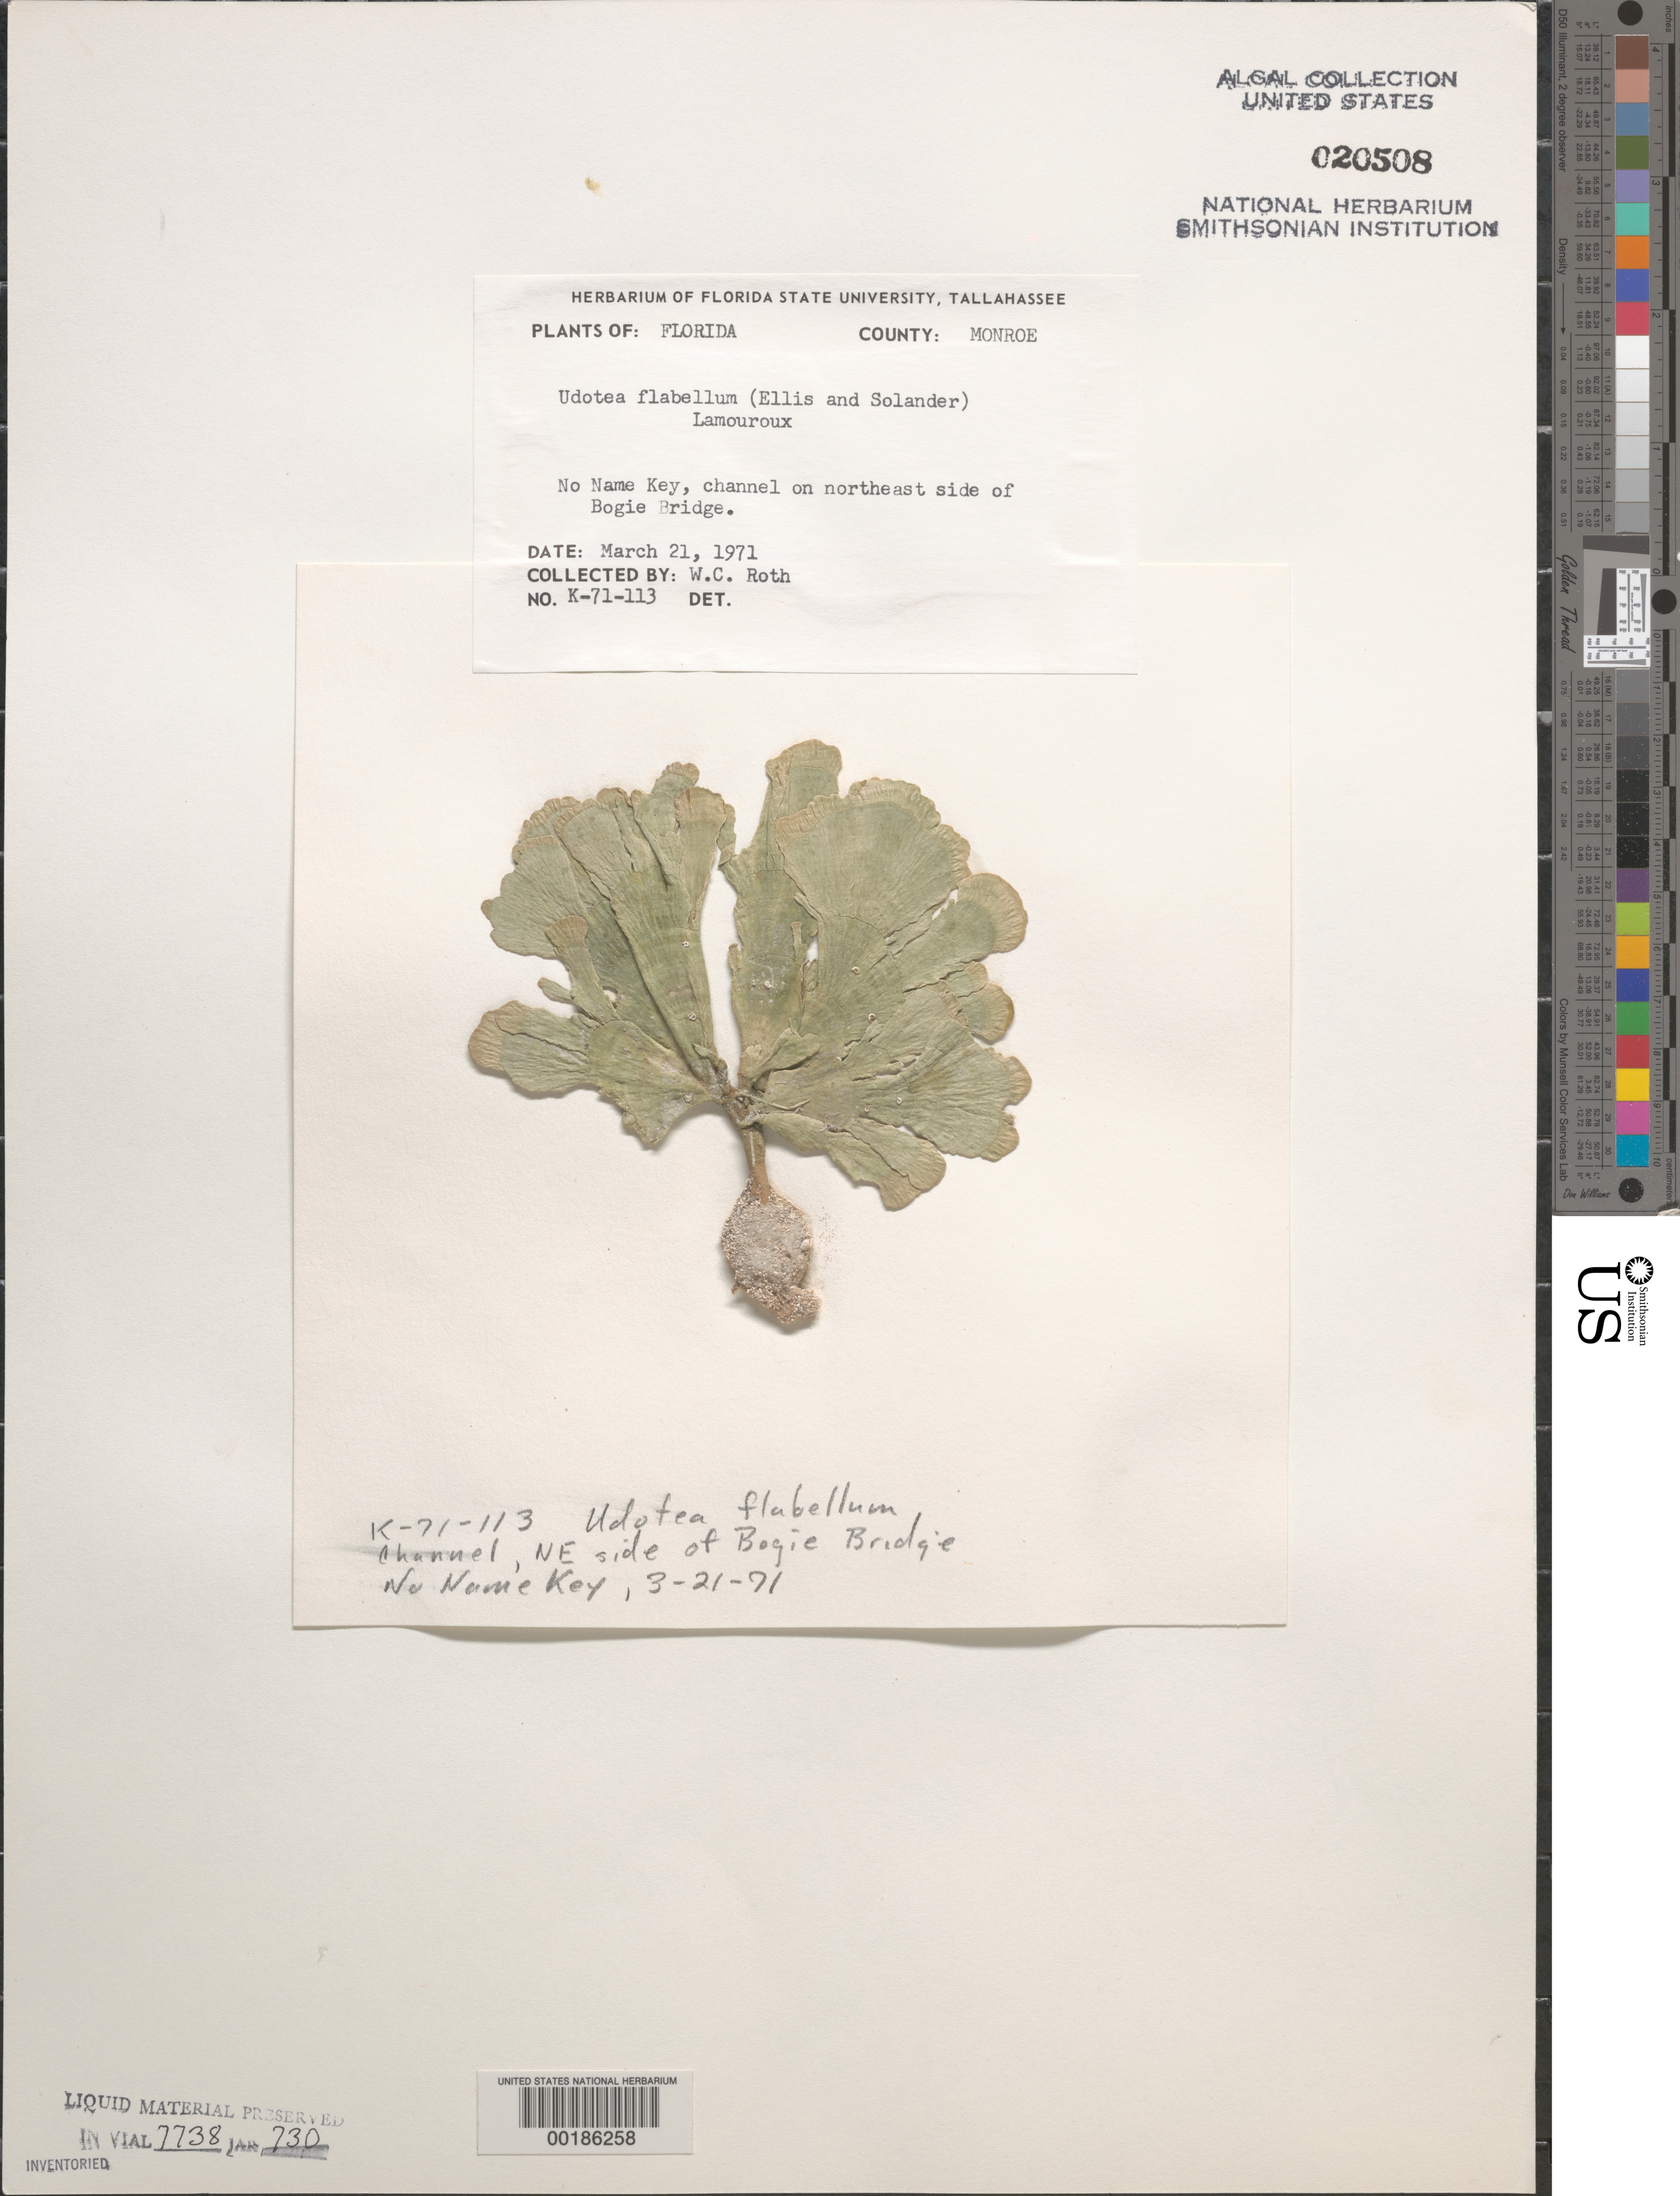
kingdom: Plantae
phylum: Chlorophyta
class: Ulvophyceae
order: Bryopsidales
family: Udoteaceae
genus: Udotea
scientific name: Udotea flabellum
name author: (J. Ellis & Sol.) M. Howe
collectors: W. C. Roth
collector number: K-71-113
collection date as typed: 21 Mar 1971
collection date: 1971-03-21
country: United States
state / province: Florida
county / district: Monroe County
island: No Name Key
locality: Channel on northeast end of Bogie Bridge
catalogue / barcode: US 20508